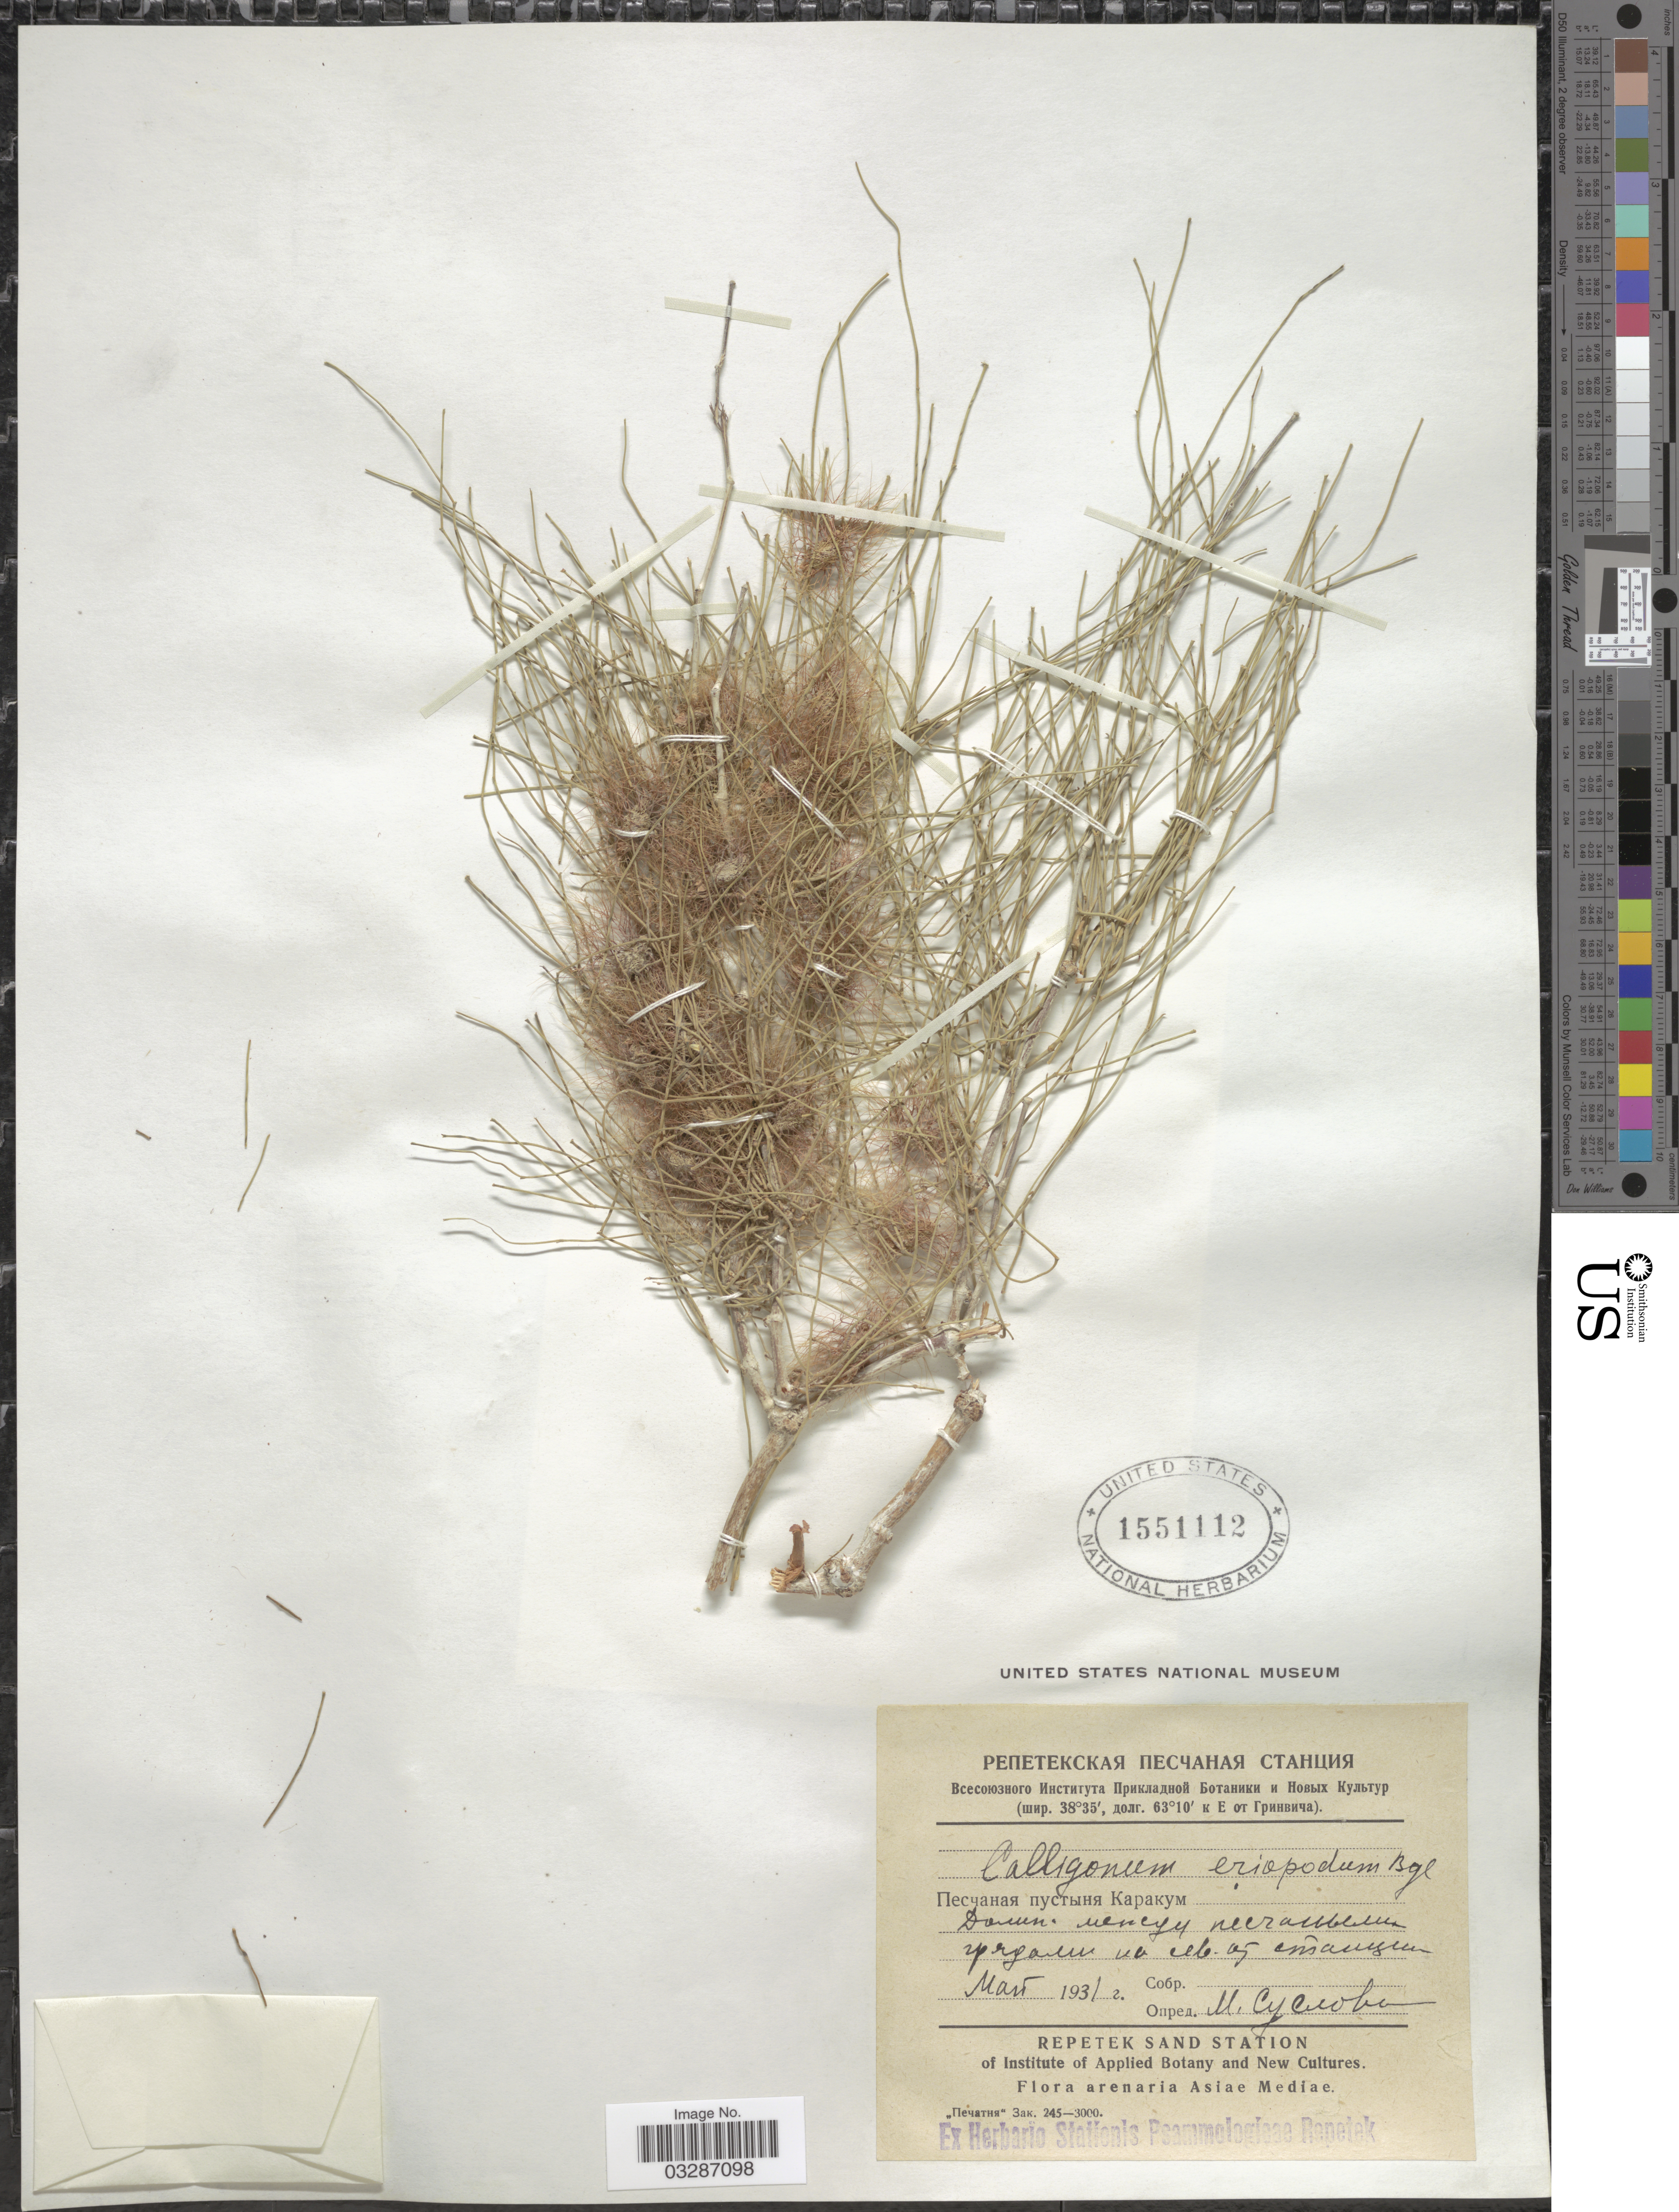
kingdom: Plantae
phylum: Tracheophyta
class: Magnoliopsida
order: Caryophyllales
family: Polygonaceae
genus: Calligonum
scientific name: Calligonum eriopodum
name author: Bunge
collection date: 1931-03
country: Turkmenistan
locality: X. Repetek Sand Station. Arenaria Asiae Media. [unsure placement]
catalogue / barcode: US 1551112